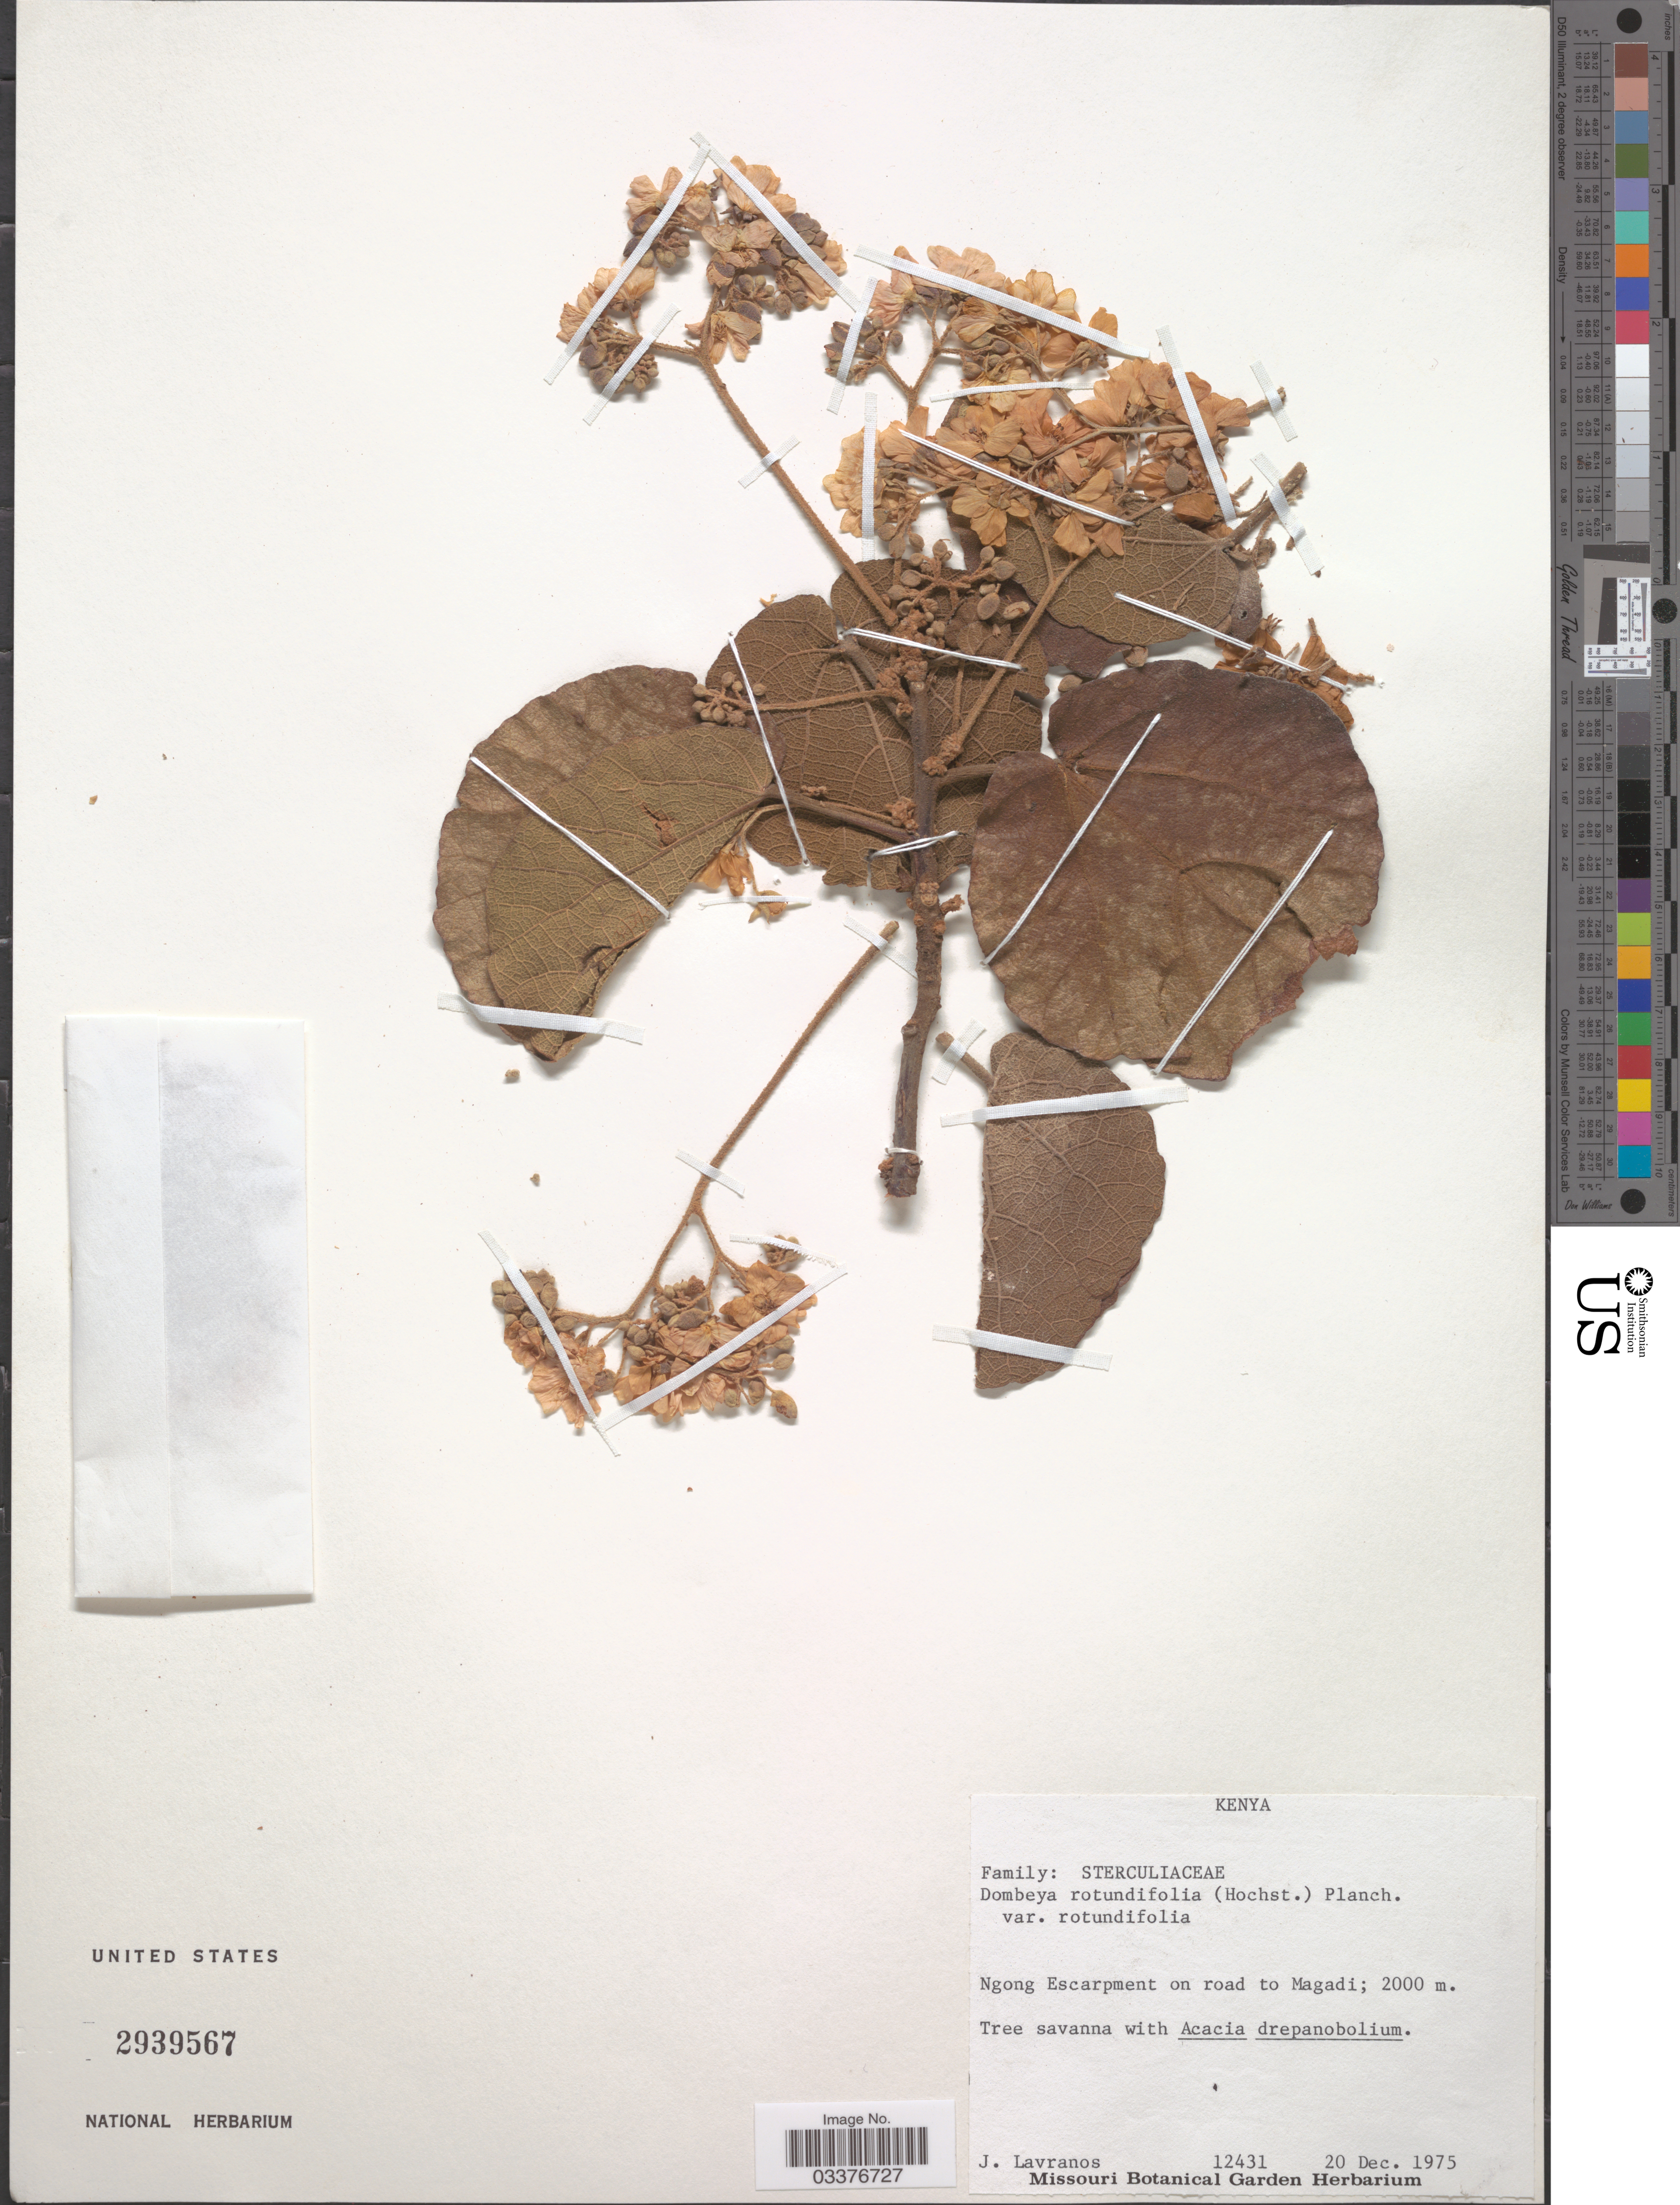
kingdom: Plantae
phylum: Tracheophyta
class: Magnoliopsida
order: Malvales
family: Malvaceae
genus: Dombeya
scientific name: Dombeya rotundifolia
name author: (Hochst.) Planch.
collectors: J. Lavranos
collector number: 12431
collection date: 1975-12-20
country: Kenya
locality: Ngong Escarpment on road to Magadi.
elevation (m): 2000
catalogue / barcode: US 2939567